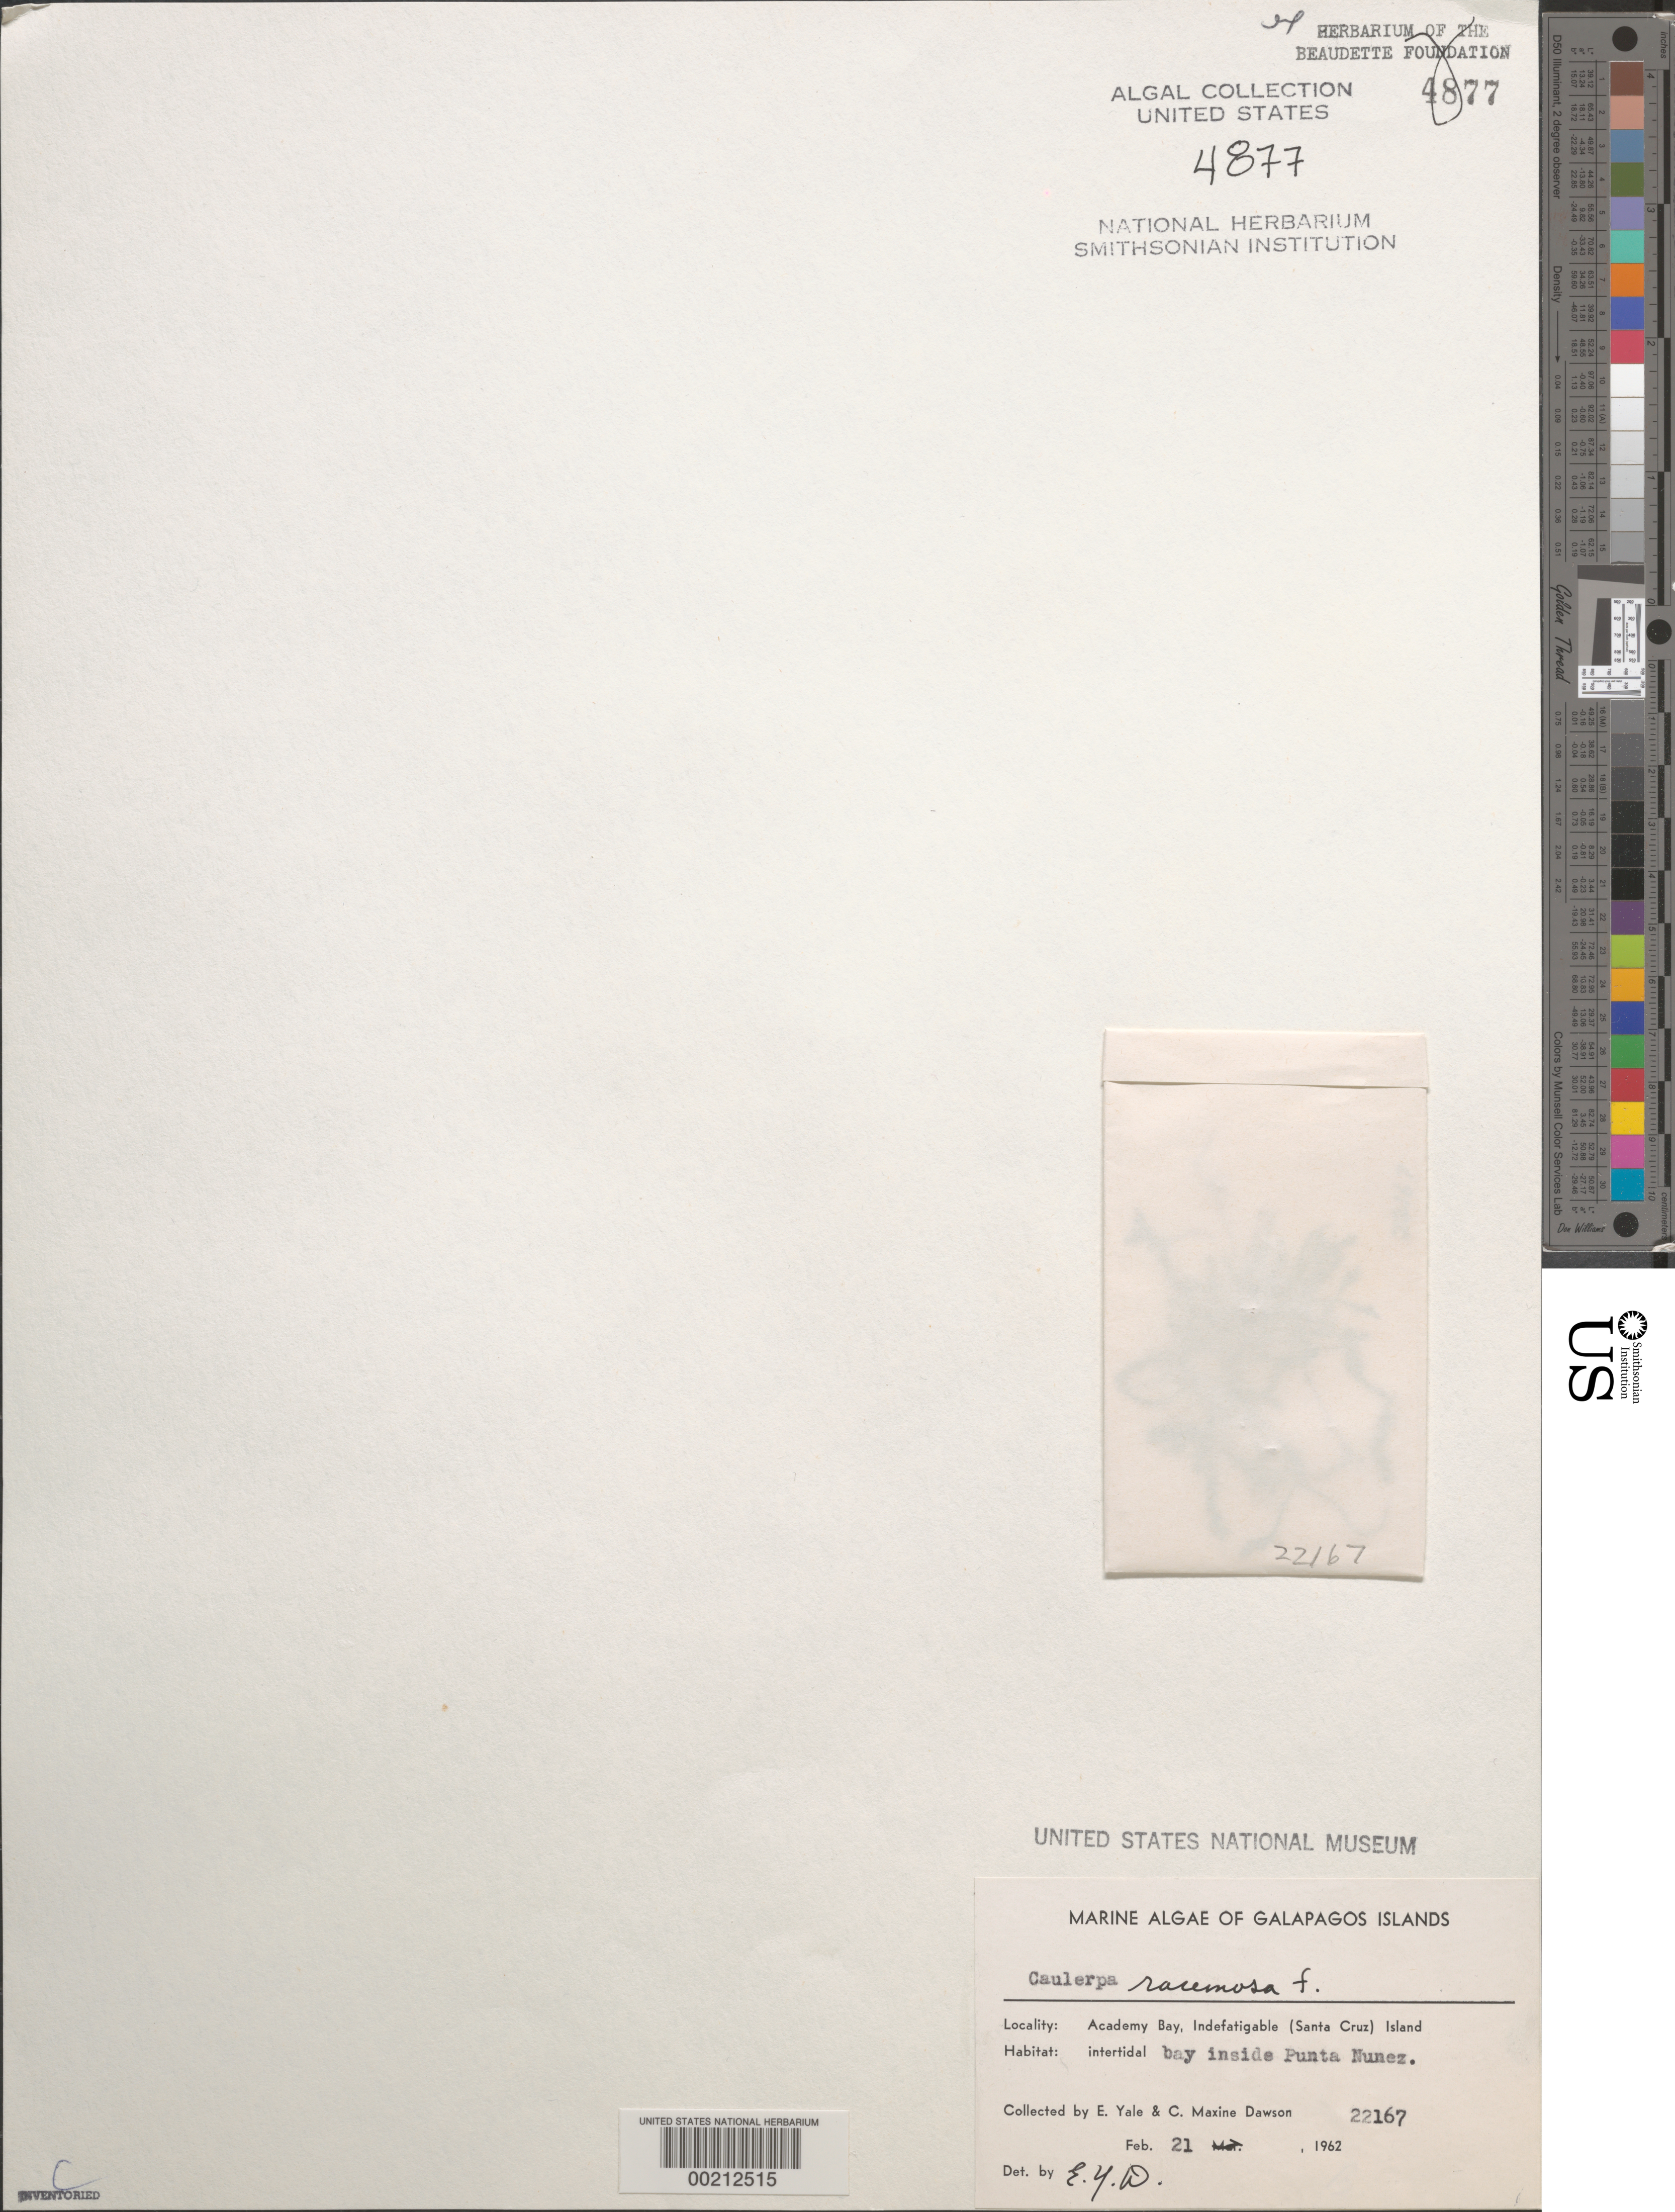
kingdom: Plantae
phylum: Chlorophyta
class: Ulvophyceae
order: Bryopsidales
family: Caulerpaceae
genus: Caulerpa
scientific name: Caulerpa racemosa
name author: (Forssk.) J. Agardh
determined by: Dawson, E. Y.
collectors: E. Y. Dawson & C. M. Dawson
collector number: EYD 22167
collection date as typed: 21 Feb 1962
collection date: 1962-02-21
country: Ecuador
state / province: Colón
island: Santa Cruz [Indefatigable, Chaves]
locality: Punta Nunez, Academy Bay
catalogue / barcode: US 4877